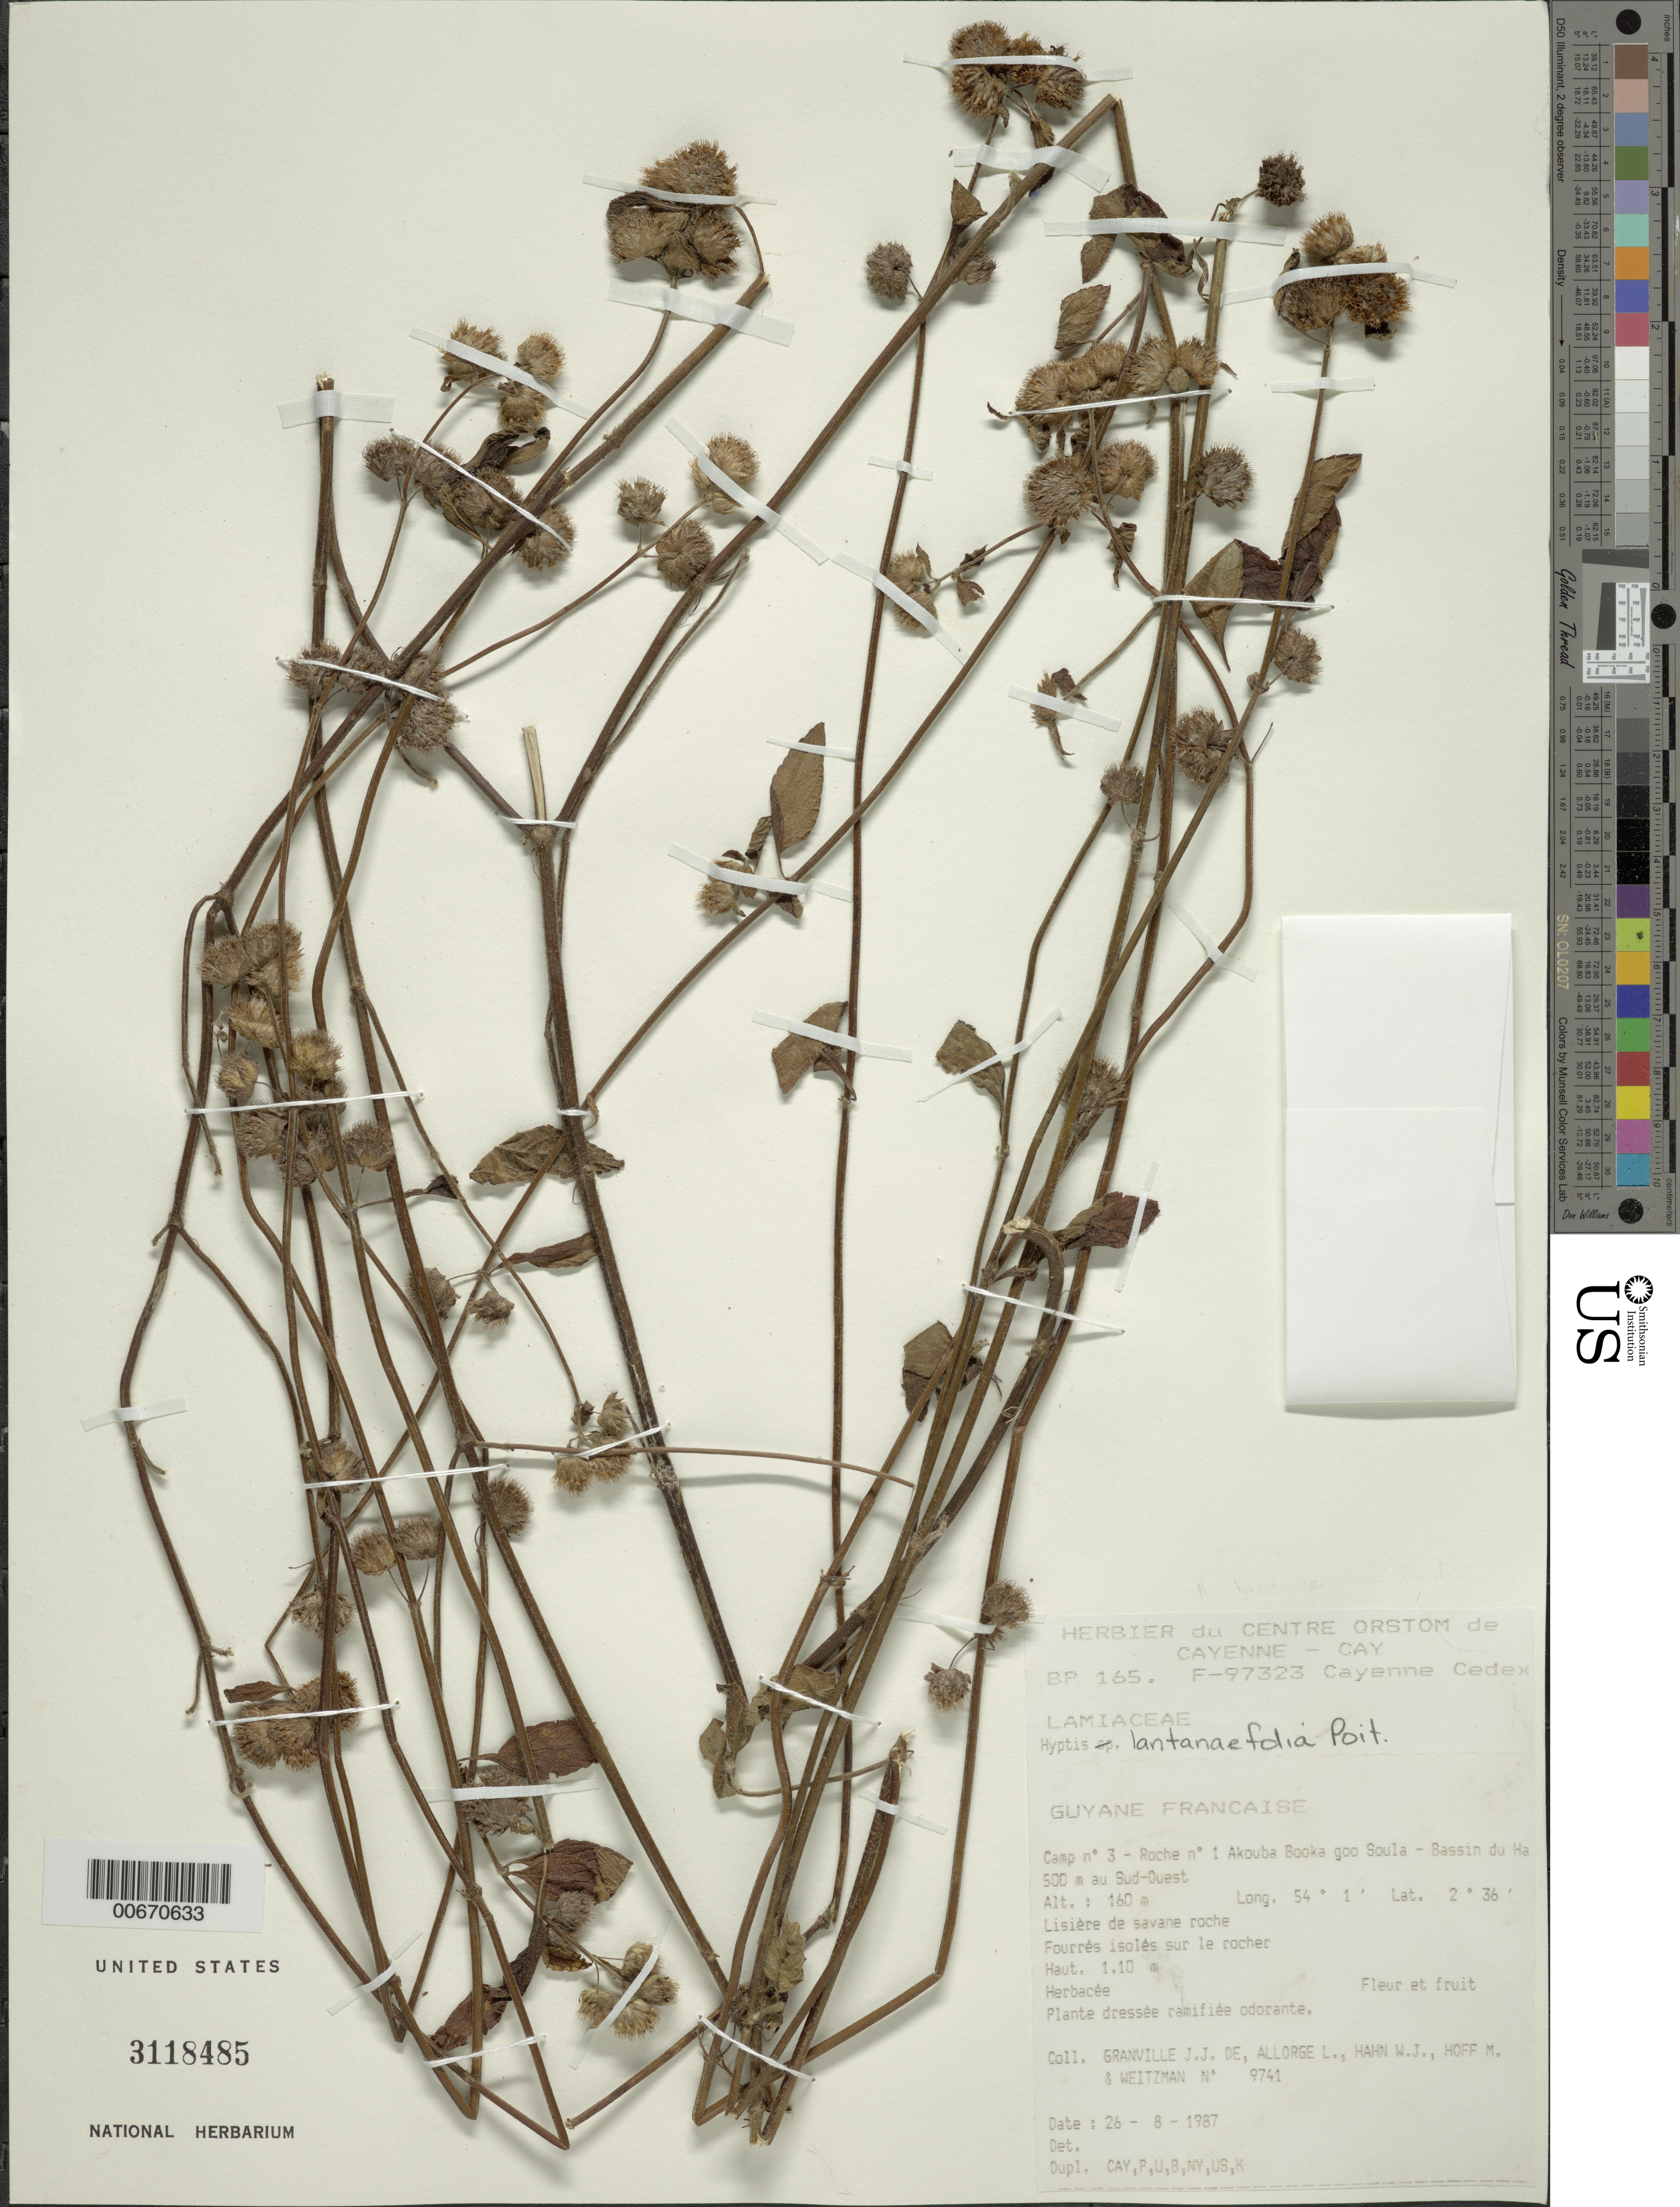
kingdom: Plantae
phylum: Tracheophyta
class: Magnoliopsida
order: Lamiales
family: Lamiaceae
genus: Hyptis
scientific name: Hyptis lantanifolia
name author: Poit.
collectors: J.-J. de Granville, L. Allorge, W. J. Hahn, M. Hoff & A. L. Weitzman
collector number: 9741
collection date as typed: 26-Aug-87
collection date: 1987-08-26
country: French Guiana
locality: Akouba Booka goo Soula, Camp #3, Roche no. 1, Bassin du Haut-Marouini, 500 m au Sud-Ouest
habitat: Lisière de savane roche, fourrés isol0s sur le rocher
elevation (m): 160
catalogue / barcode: US 3118485